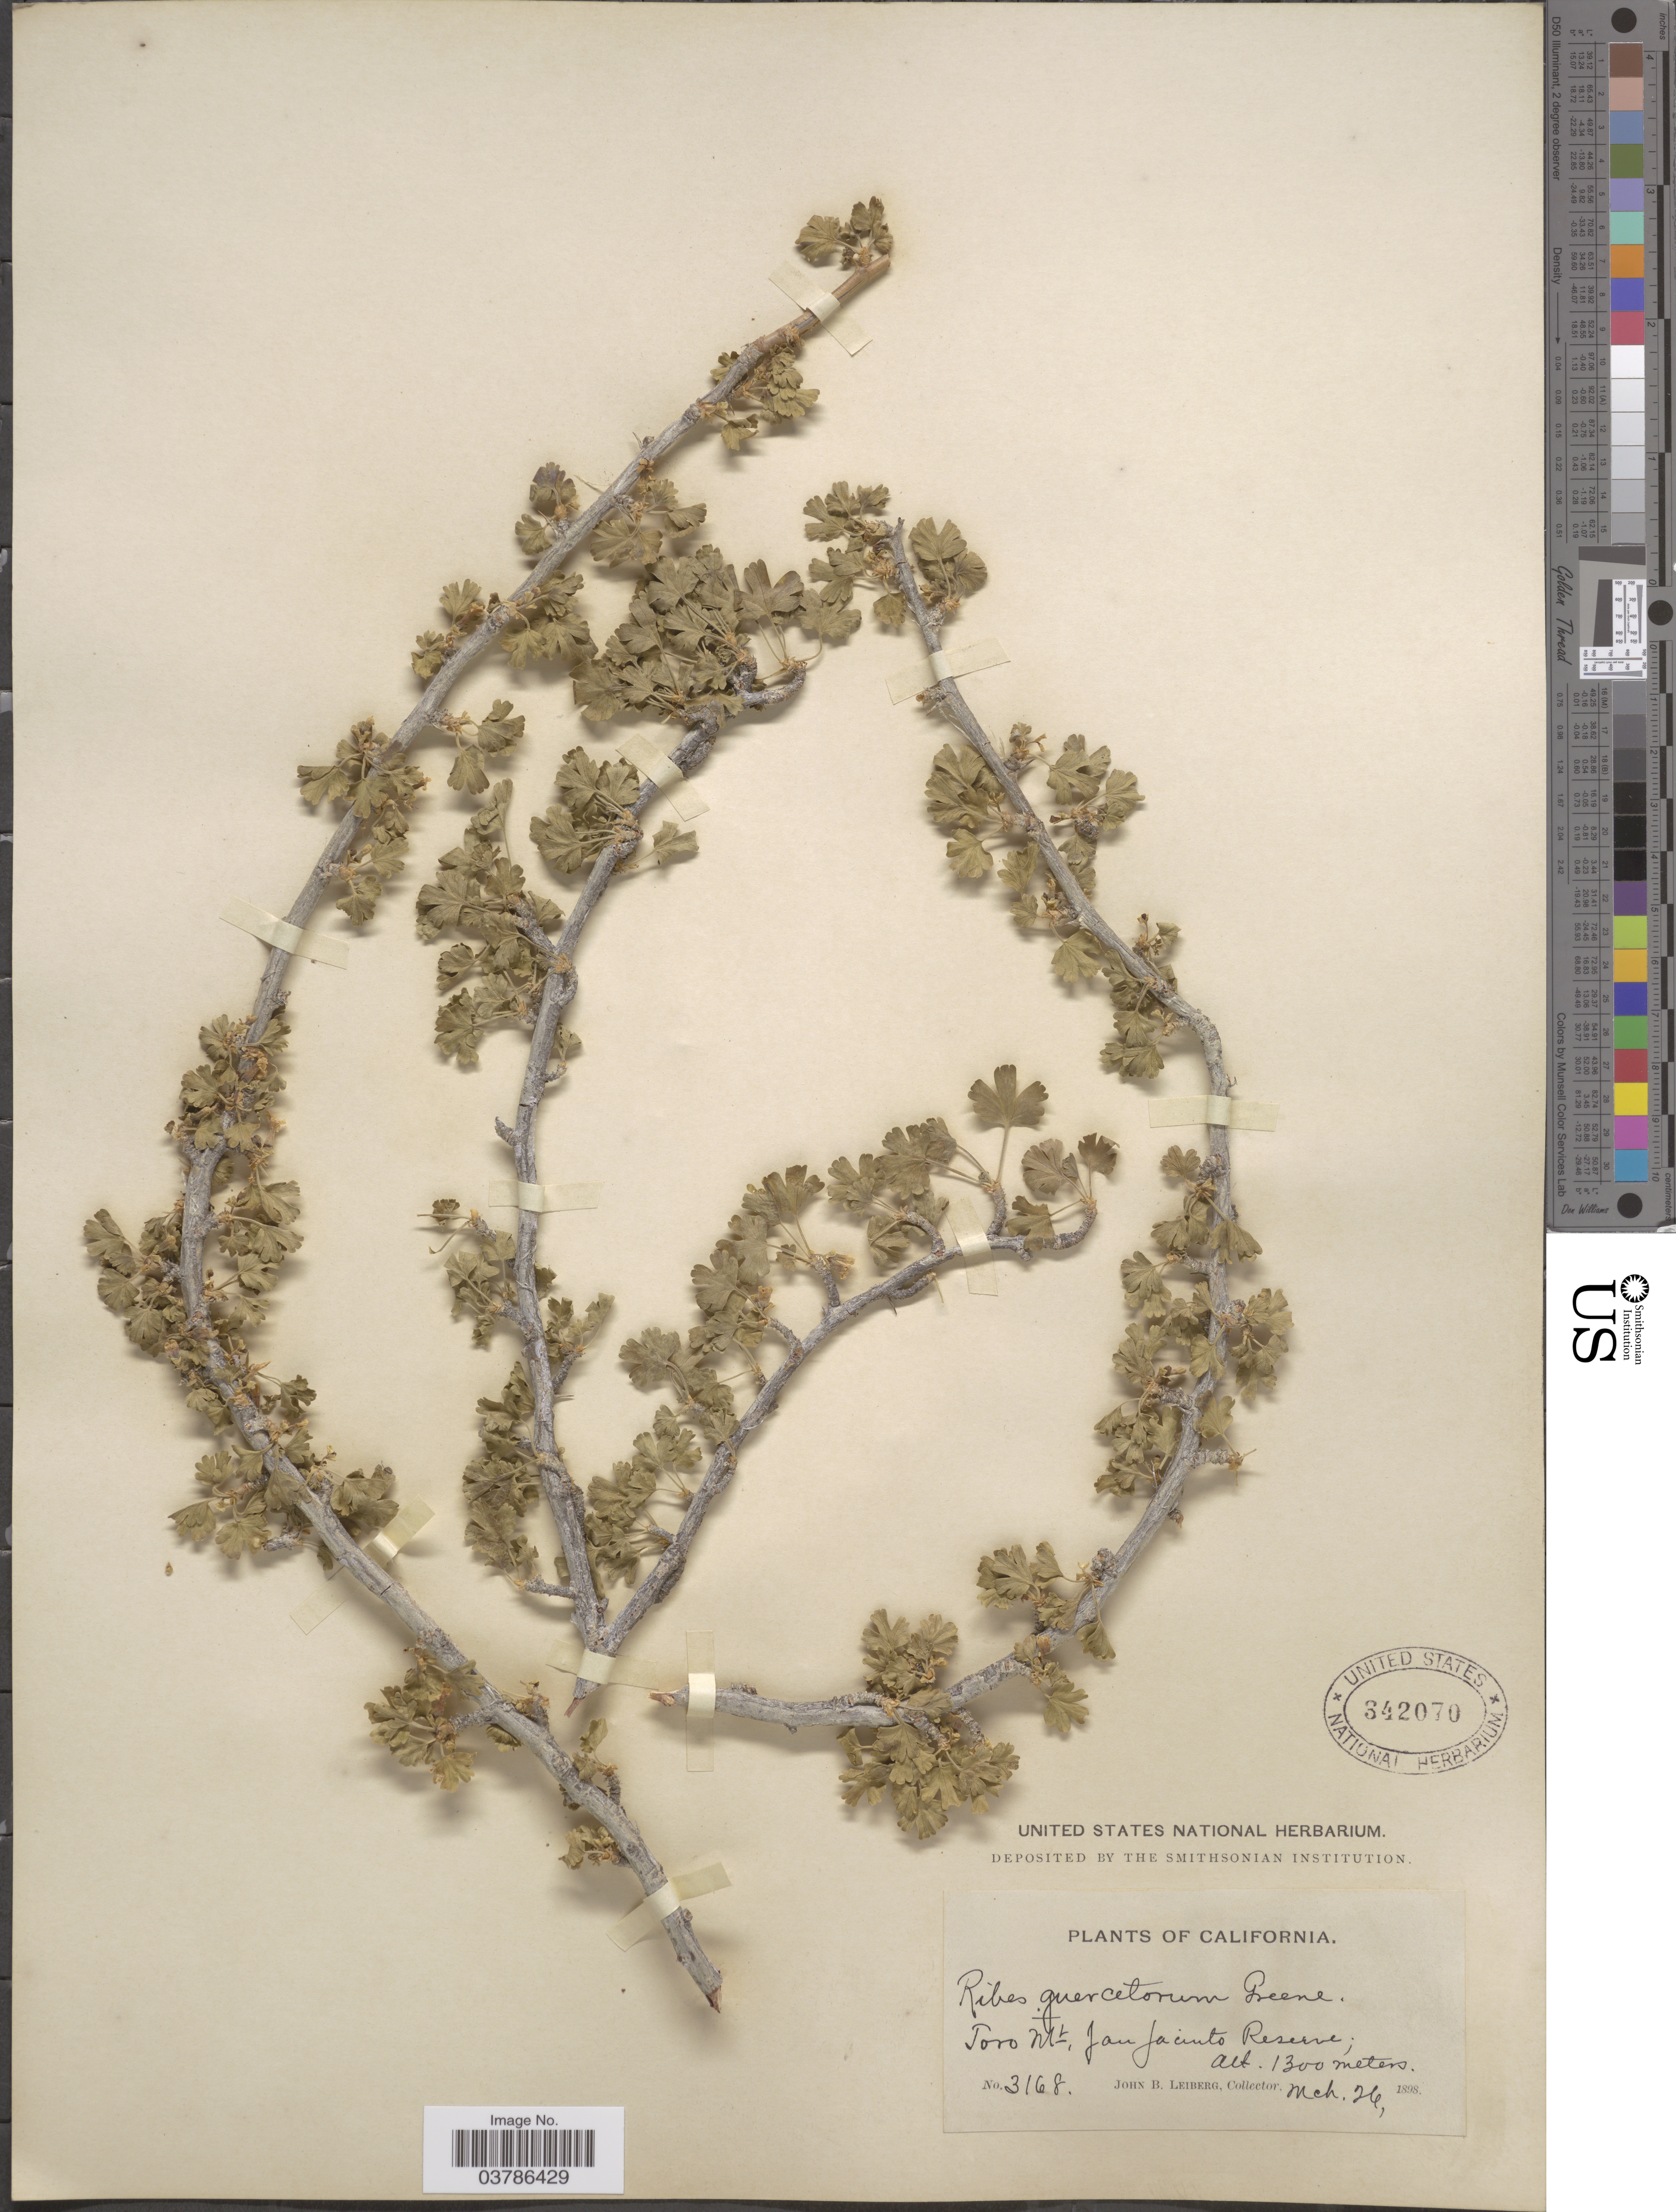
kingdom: Plantae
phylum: Tracheophyta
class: Magnoliopsida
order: Saxifragales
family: Grossulariaceae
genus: Ribes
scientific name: Ribes quercetorum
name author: Greene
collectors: J. B. Leiberg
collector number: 3168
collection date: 1898-03-26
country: United States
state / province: California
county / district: Riverside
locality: Toro Mt. San Jacinto Reserve.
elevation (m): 1300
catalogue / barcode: US 342070